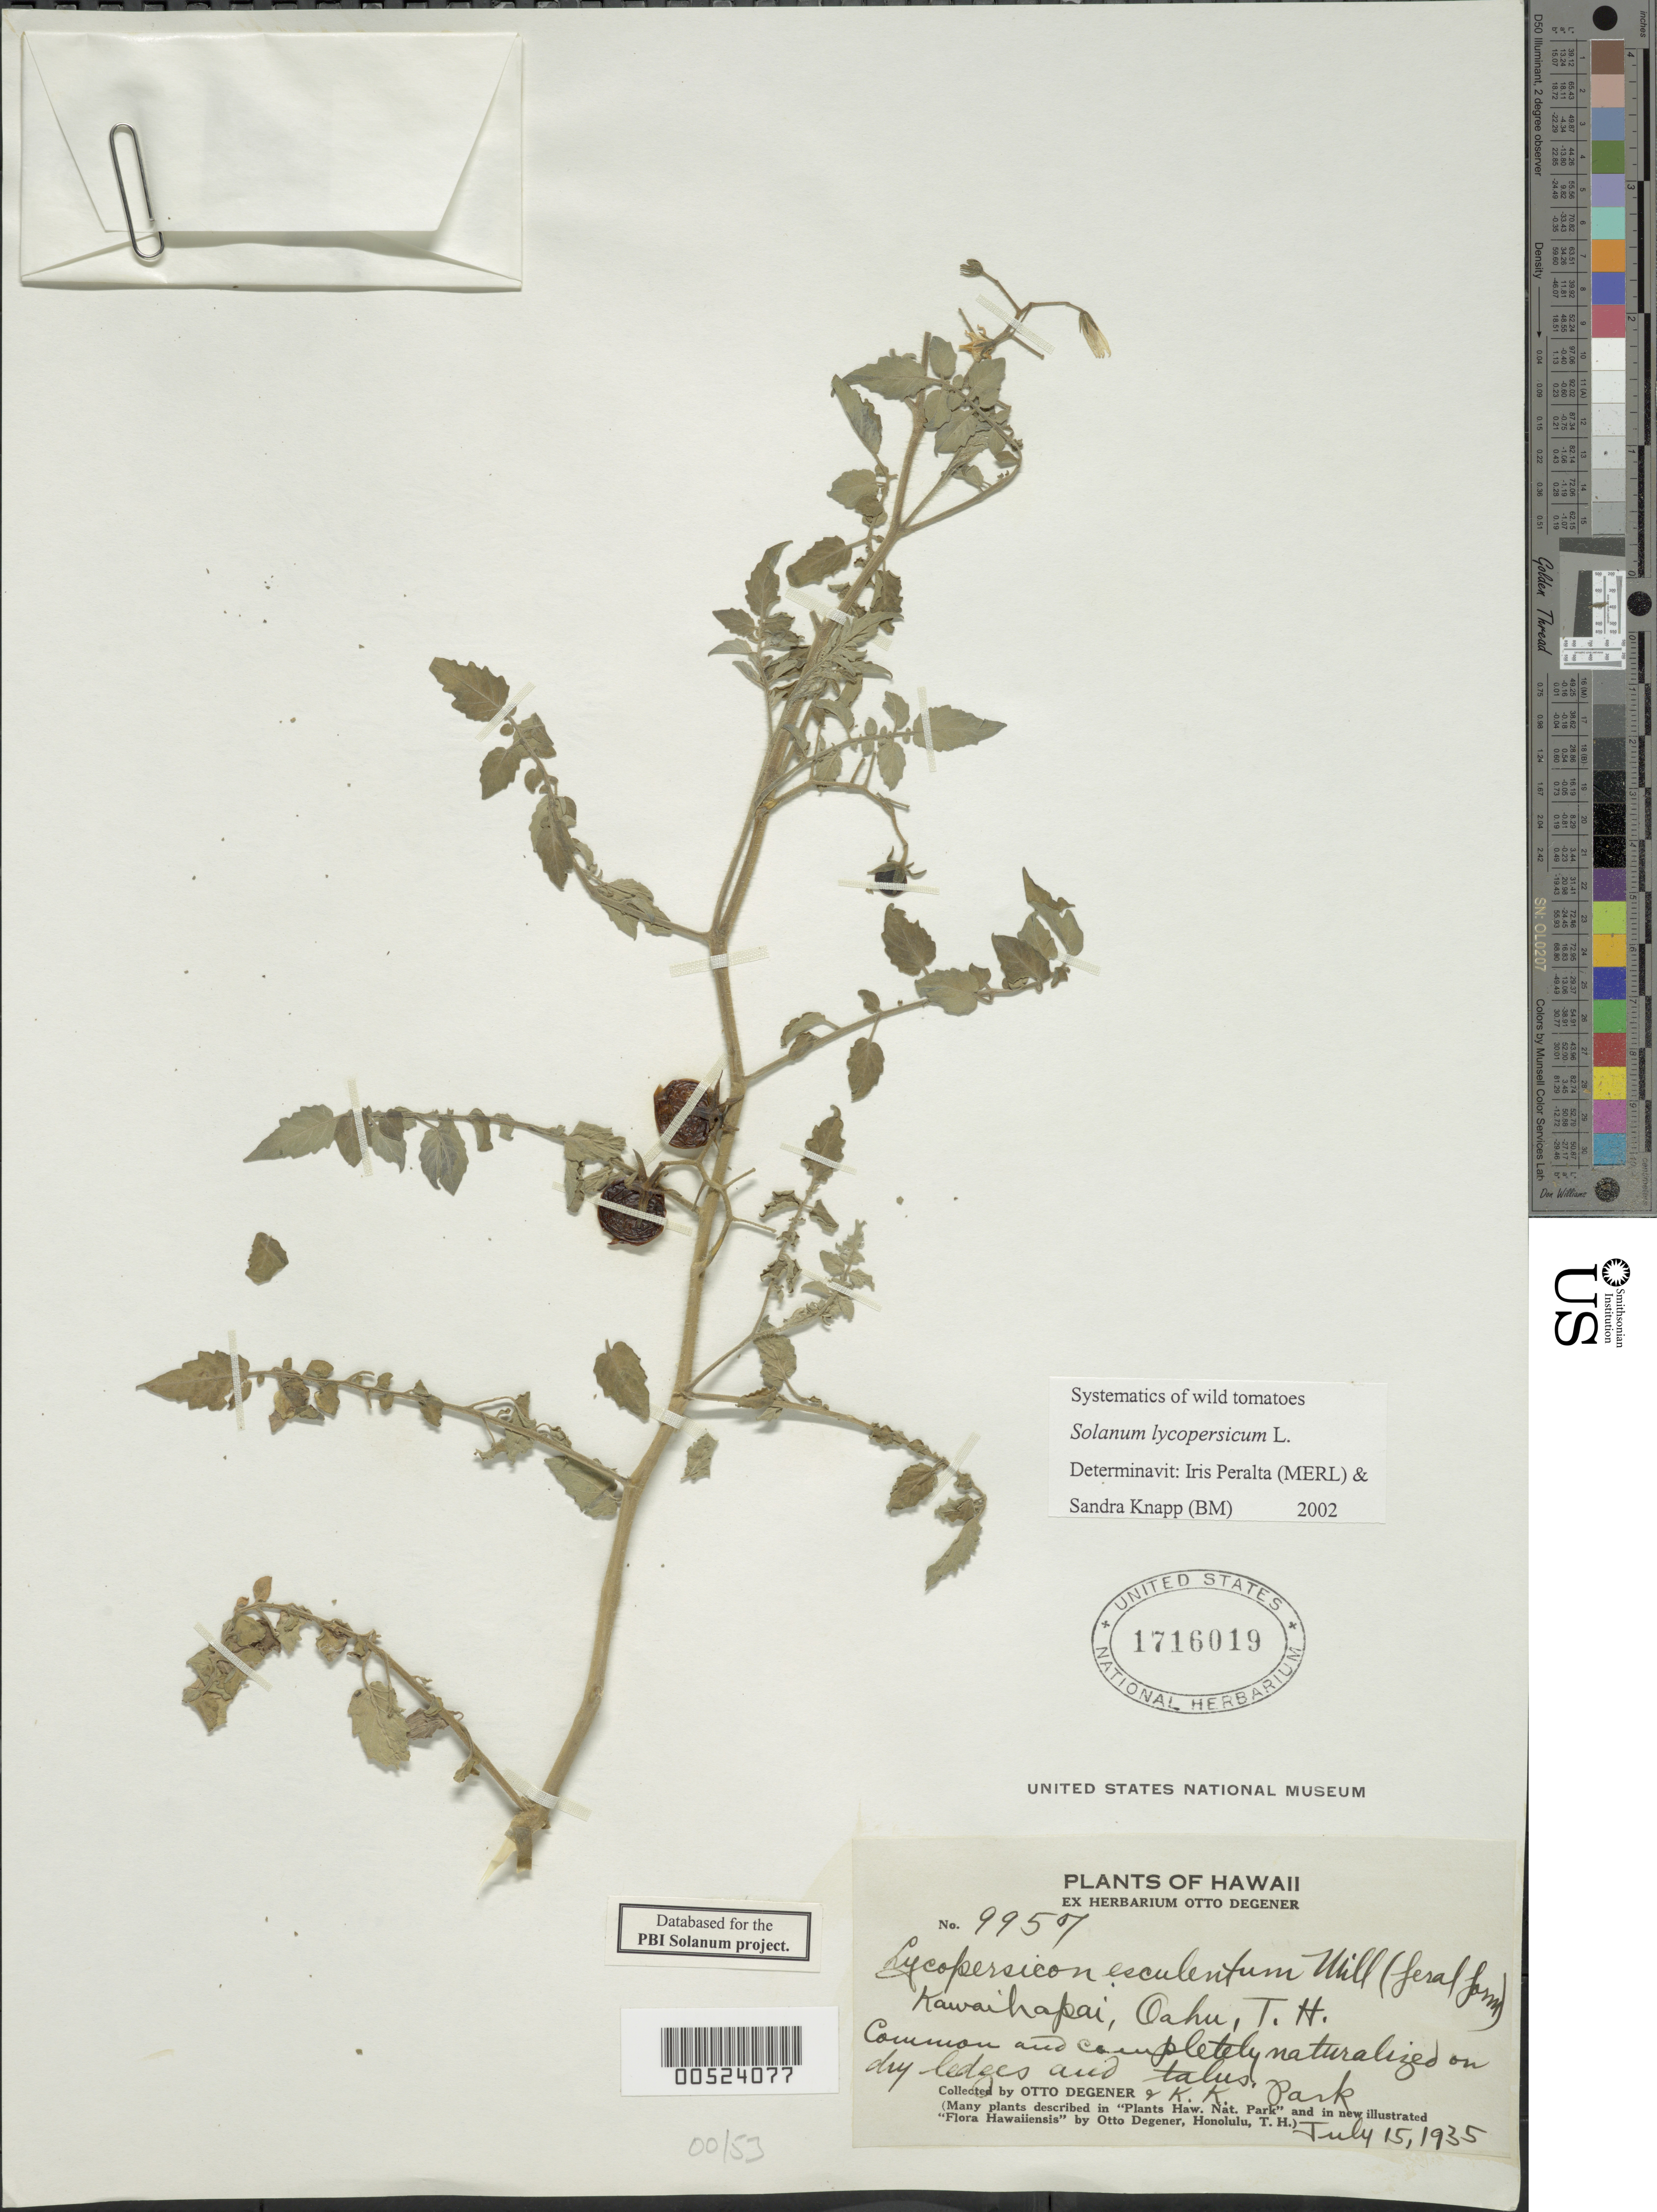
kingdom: Plantae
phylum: Tracheophyta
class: Magnoliopsida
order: Solanales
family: Solanaceae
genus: Solanum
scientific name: Solanum lycopersicum var. cerasiforme (Dunal) D.M. Spooner, G.J. Anderson & R.K. Jansen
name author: (Dunal) D.M. Spooner et al.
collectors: O. Degener & K. Park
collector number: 9957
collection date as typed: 15 Jul 1935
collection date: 1935-07-15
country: United States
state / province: Hawaii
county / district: Honolulu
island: Oahu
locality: Kawaihapai.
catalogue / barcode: US 1716019